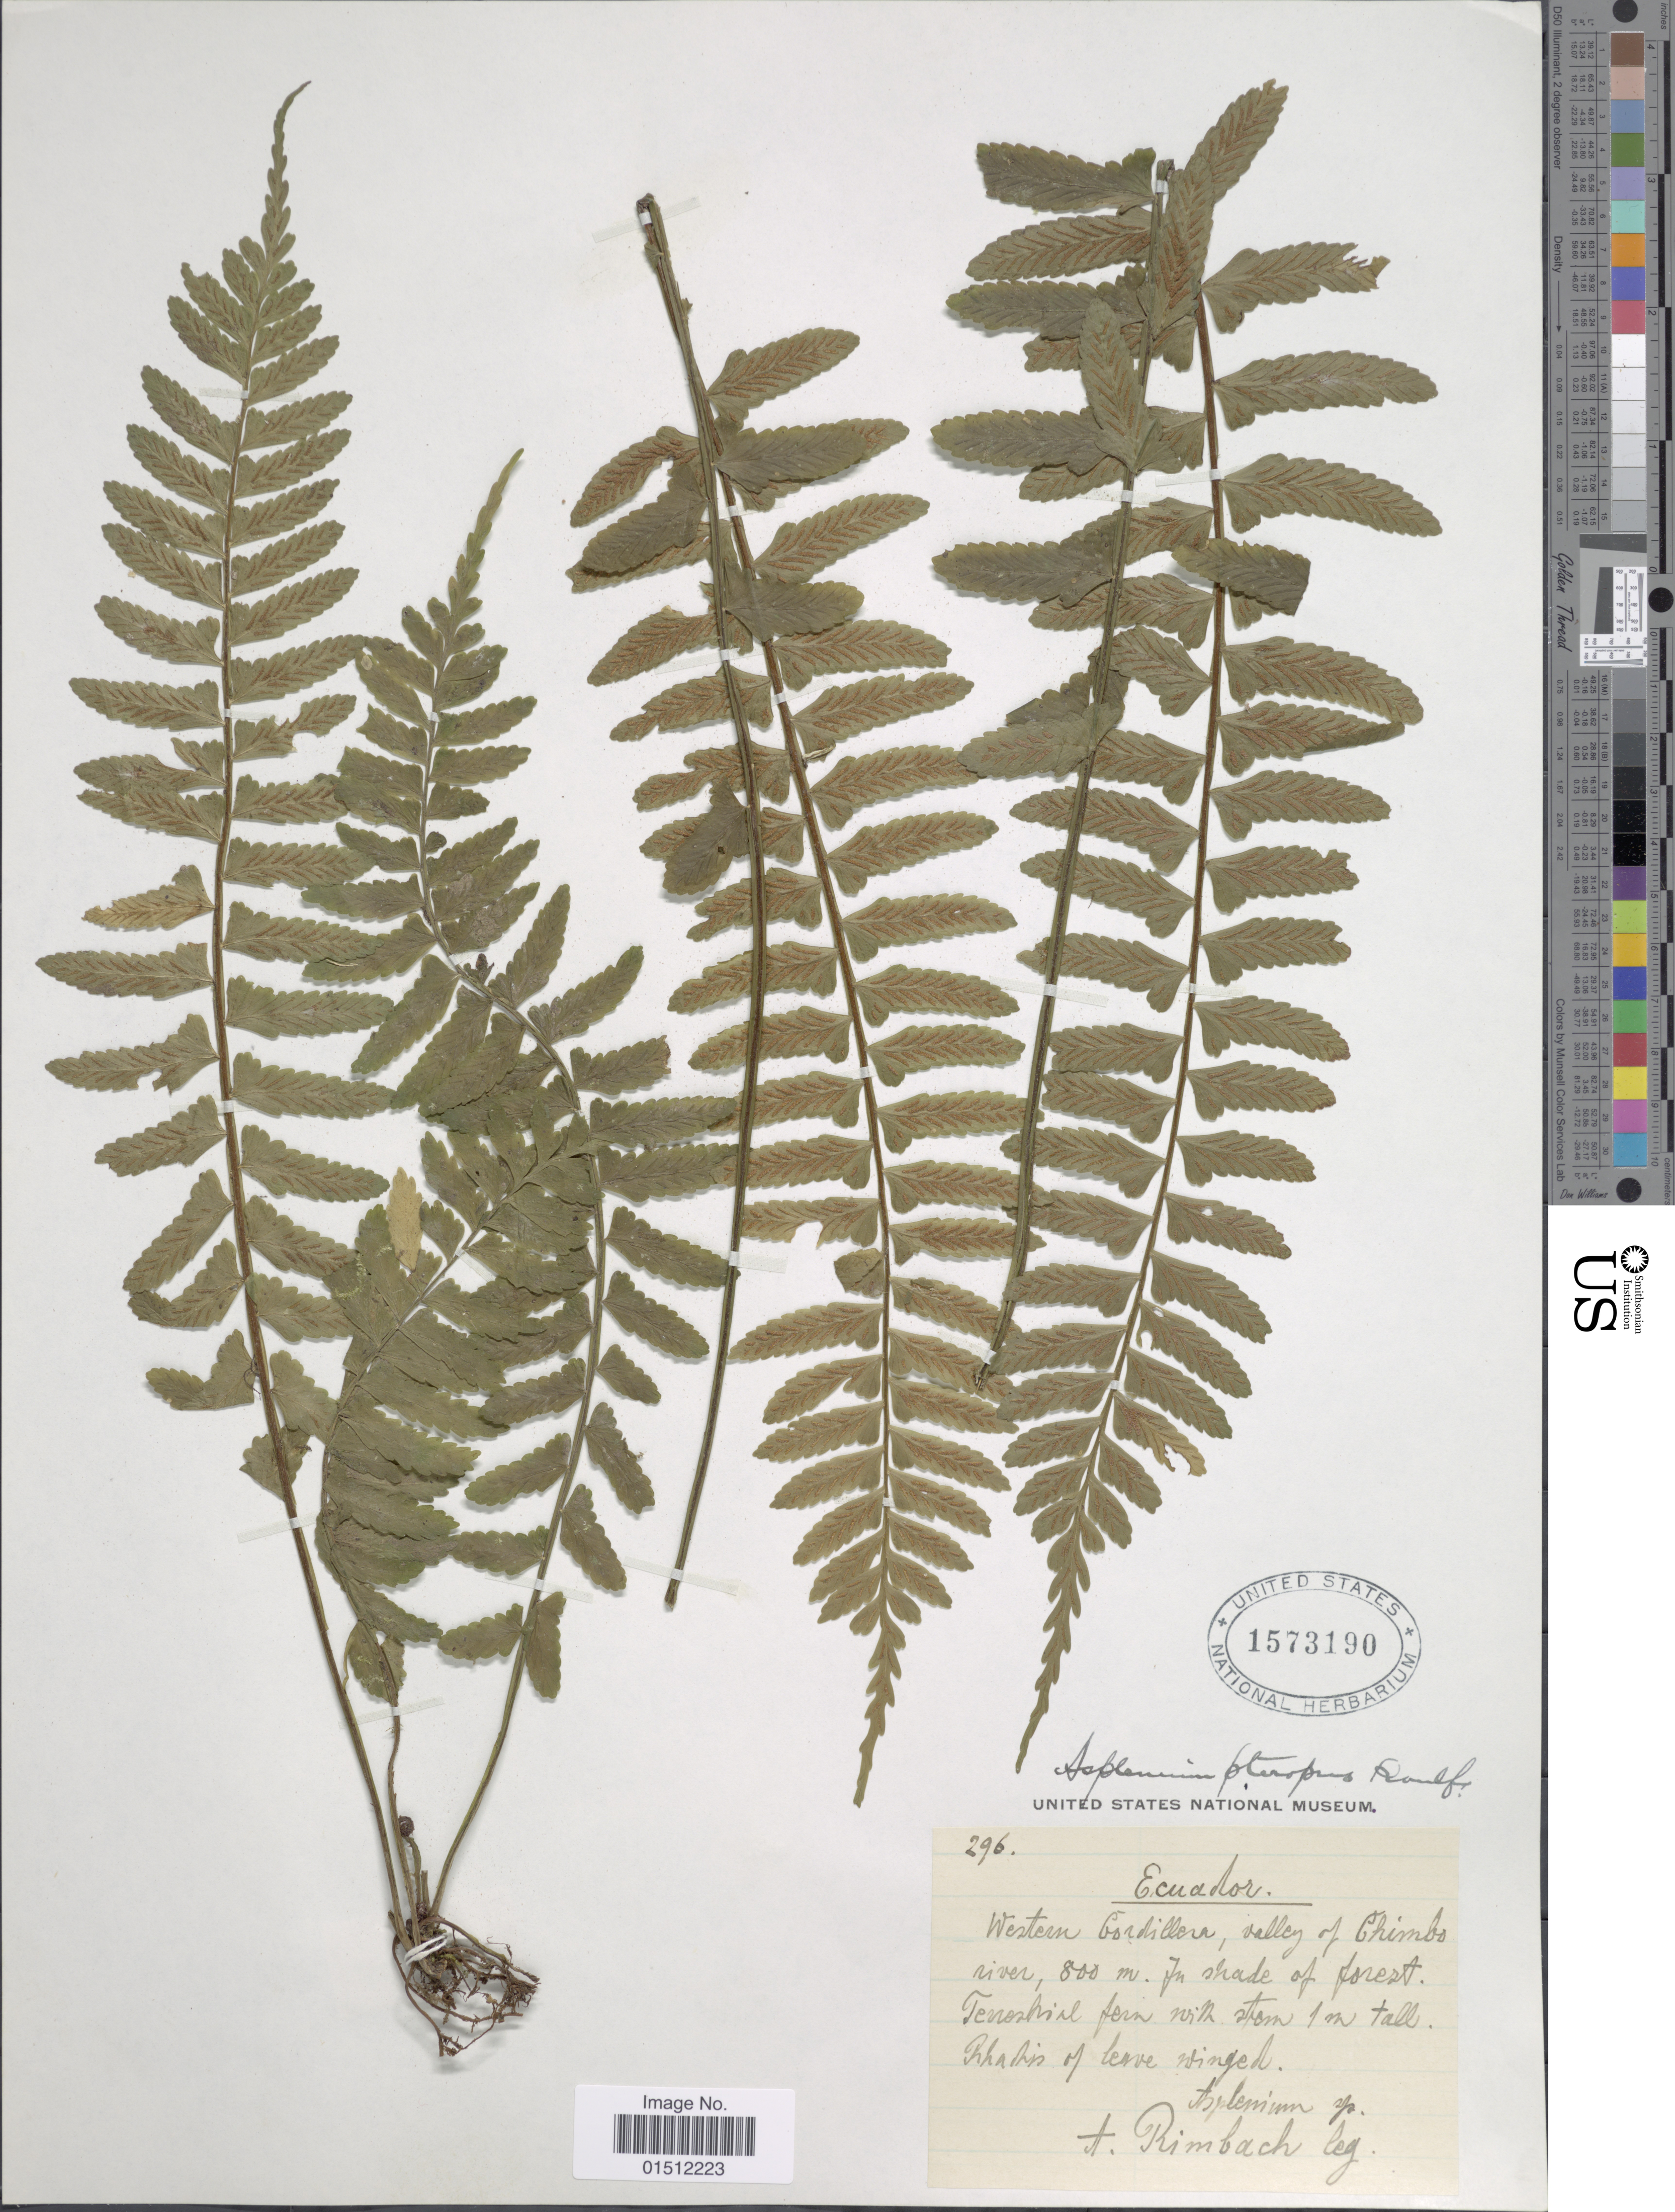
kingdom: Plantae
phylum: Tracheophyta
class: Polypodiopsida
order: Polypodiales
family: Aspleniaceae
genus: Asplenium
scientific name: Asplenium pteropus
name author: Kaulf.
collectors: A. Rimbach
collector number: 296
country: Ecuador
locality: Western Cordillera, valley of Chimbo river.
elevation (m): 800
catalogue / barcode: US 1573190